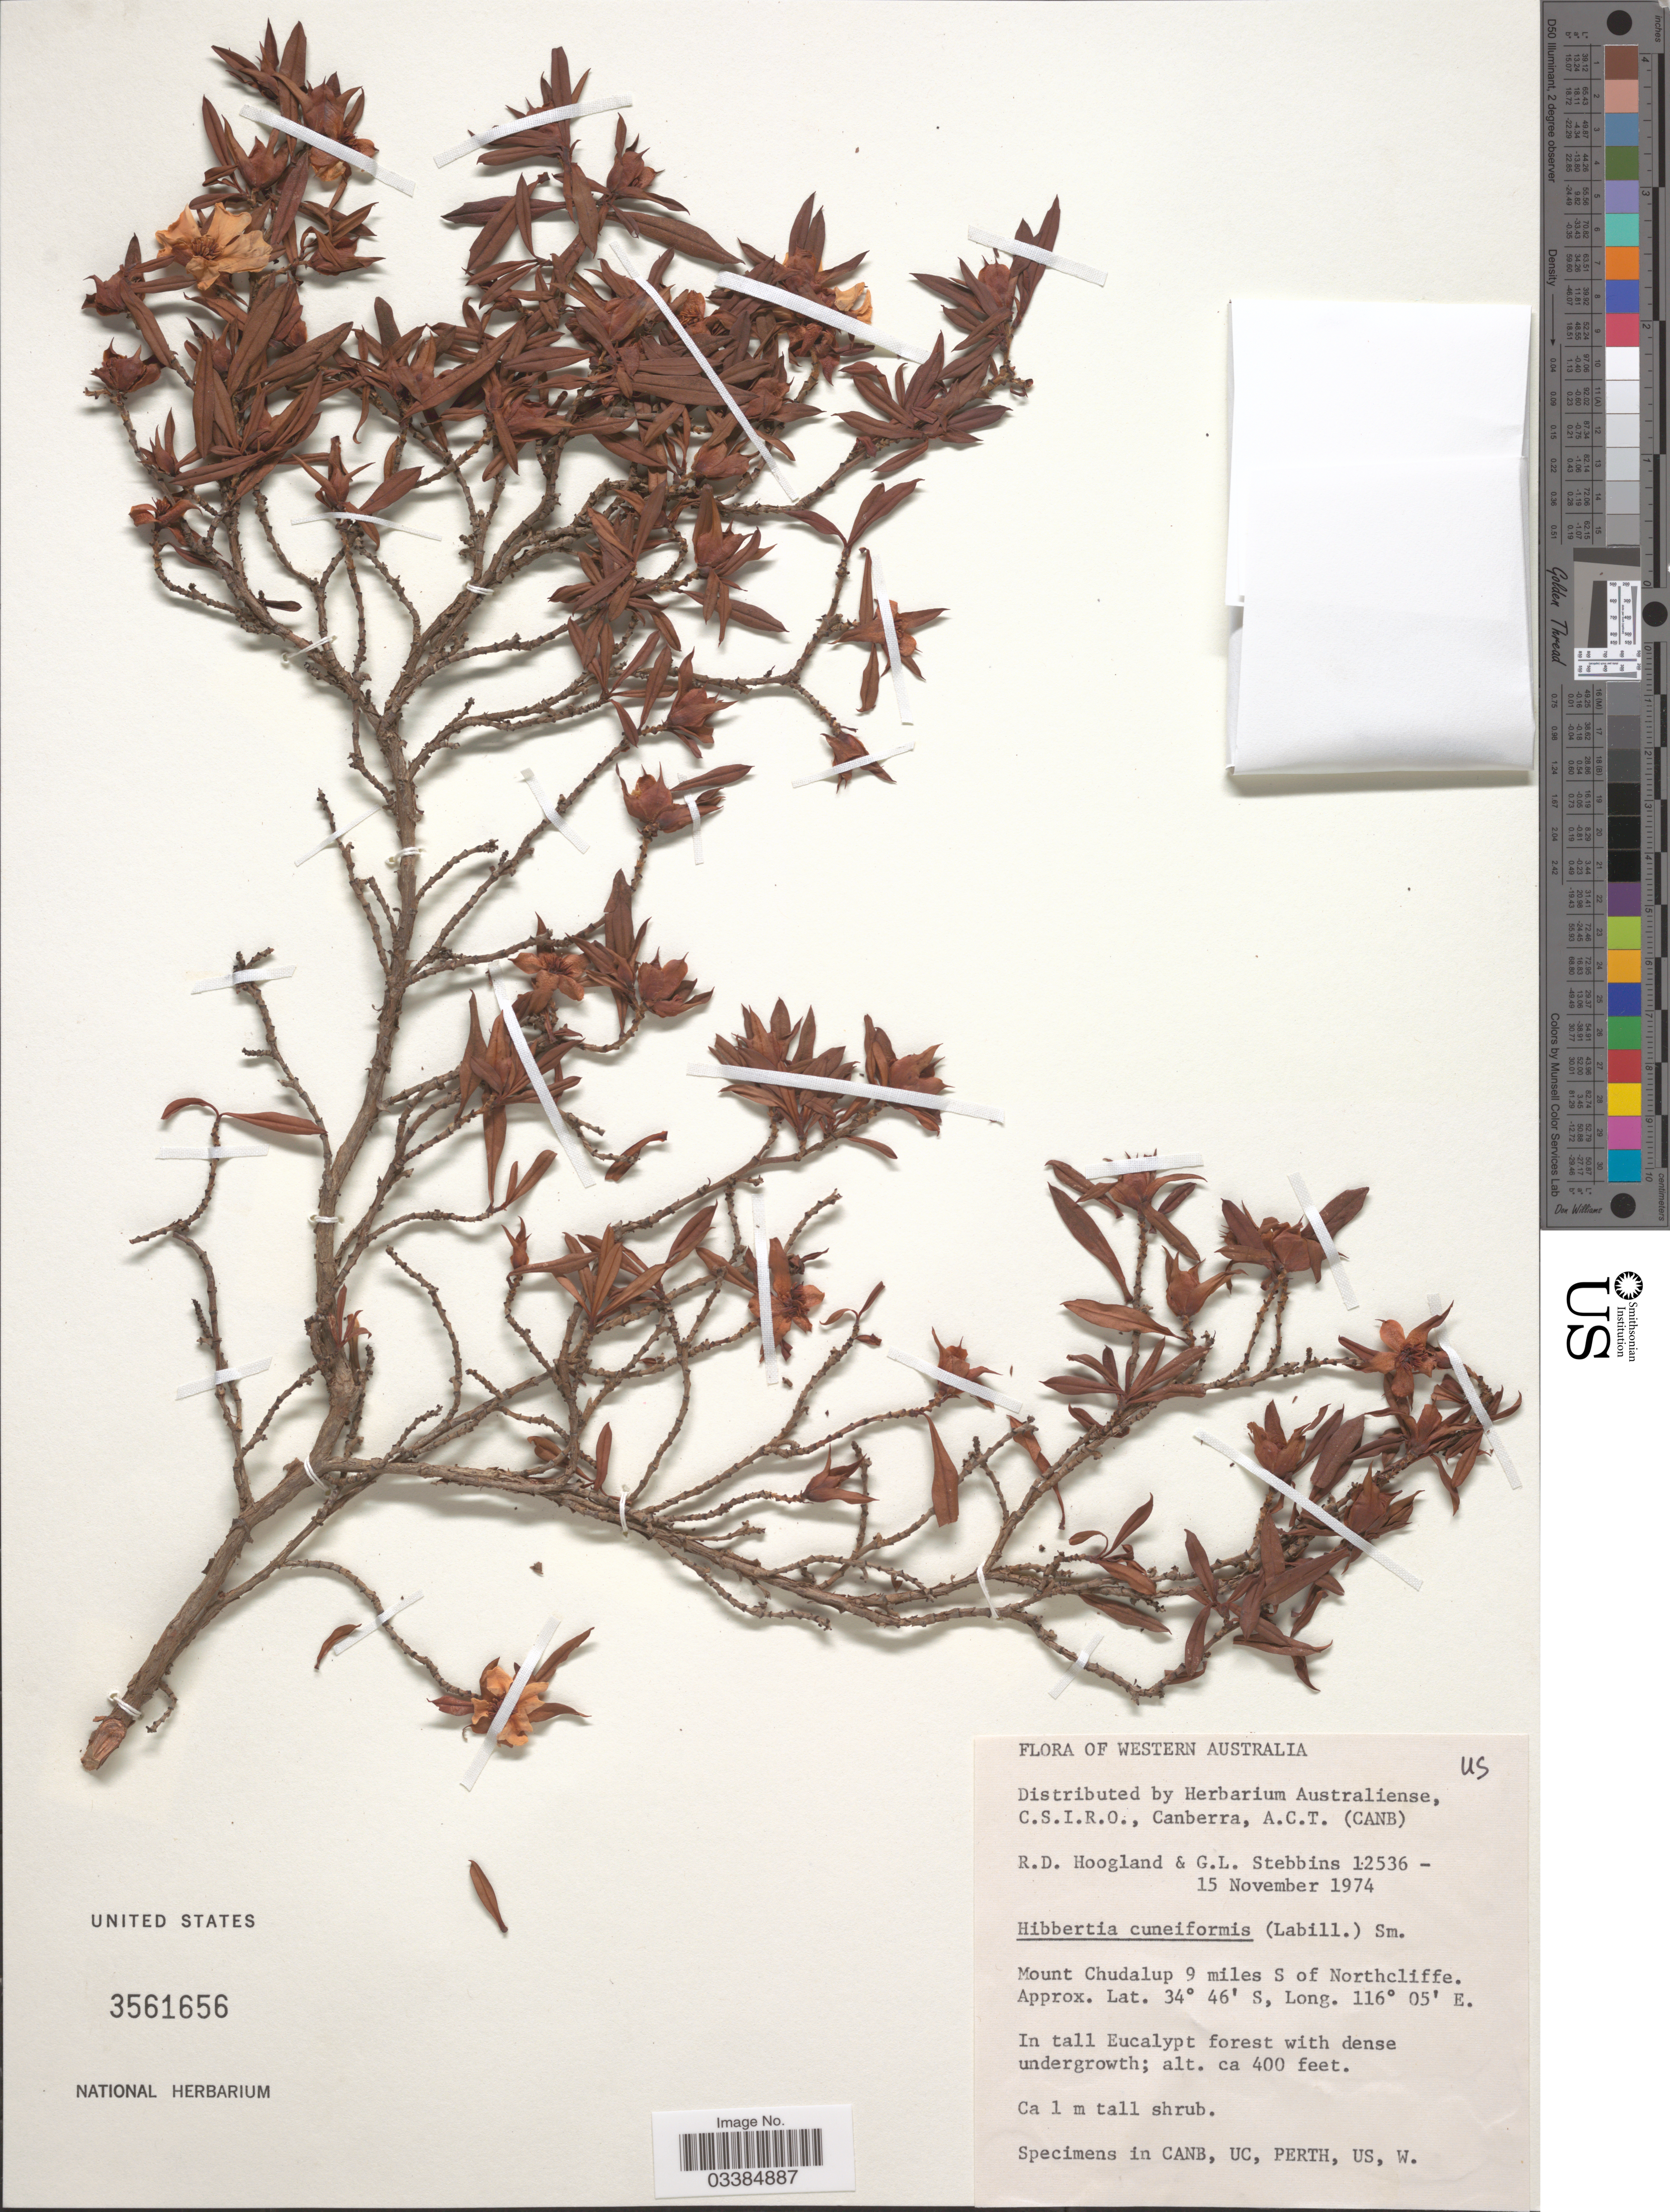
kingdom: Plantae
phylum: Tracheophyta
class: Magnoliopsida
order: Dilleniales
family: Dilleniaceae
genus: Hibbertia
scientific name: Hibbertia cuneiformis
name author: (Labill.) Sm.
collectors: R. D. Hoogland & G. L. Stebbins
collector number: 12536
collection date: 1974-11-15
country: Australia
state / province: Western Australia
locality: Mount Chudalup 9 miles S of Northcliffe.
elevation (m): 122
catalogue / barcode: US 3561656